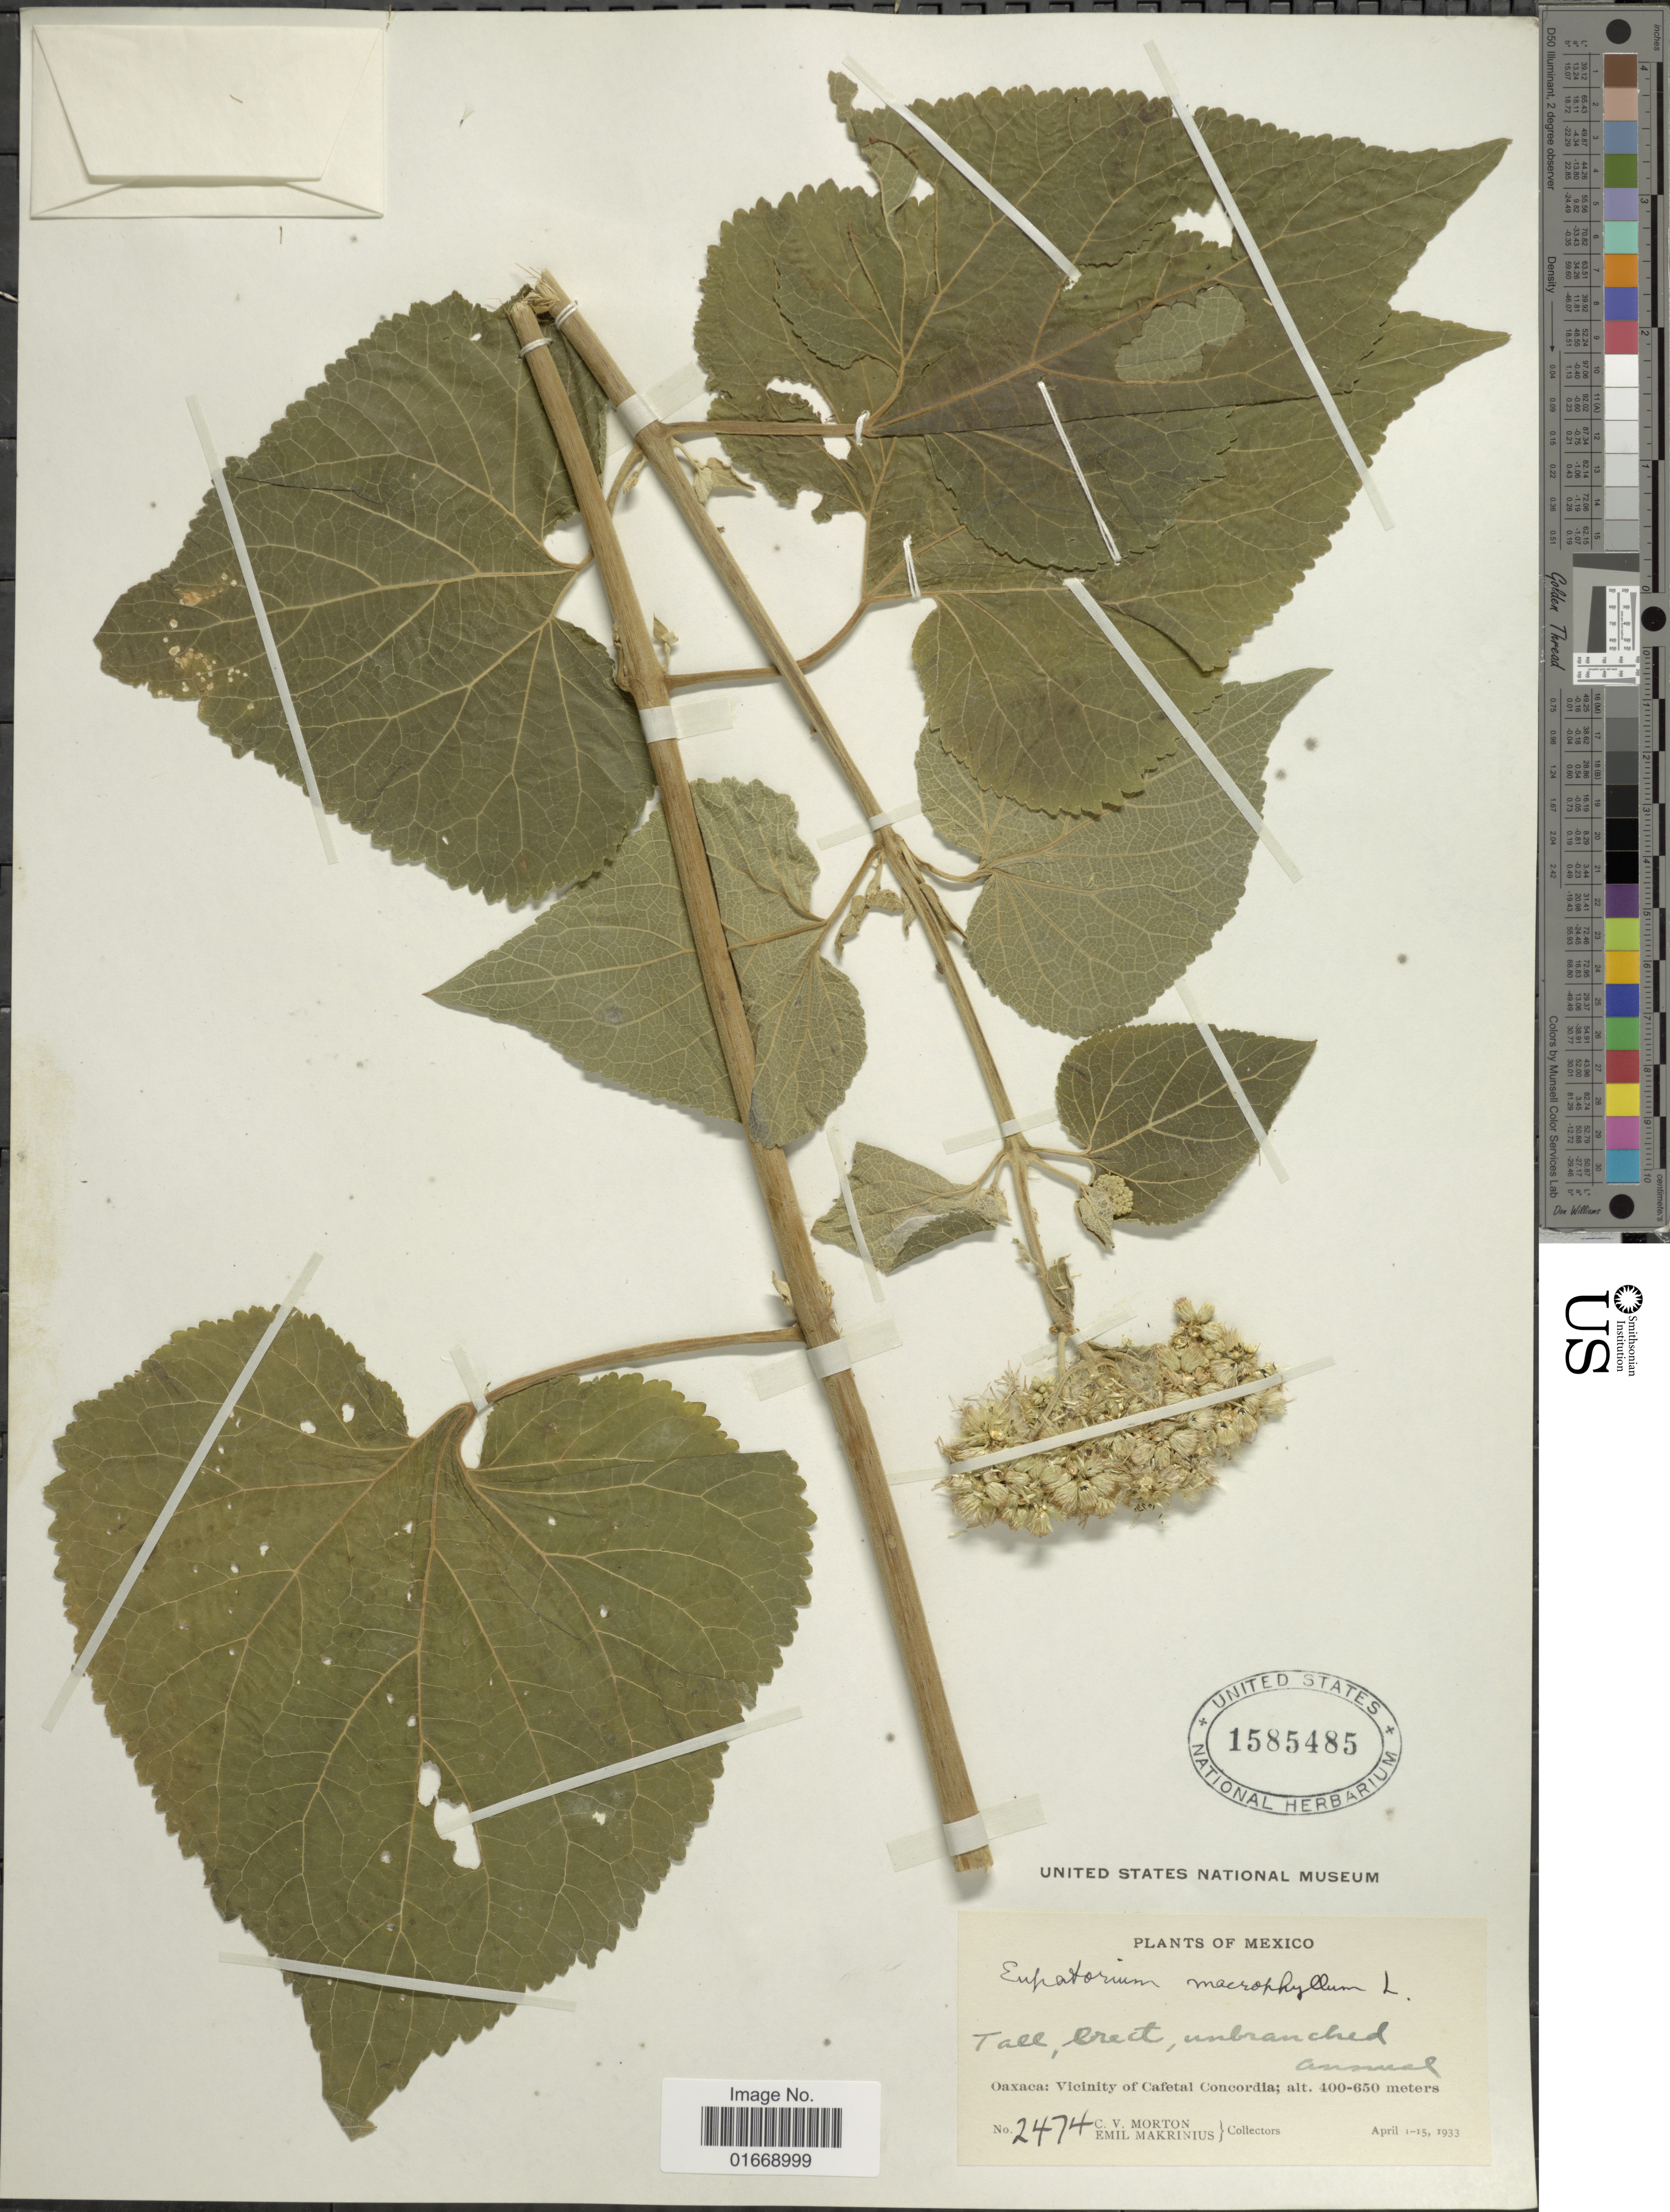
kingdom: Plantae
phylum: Tracheophyta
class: Magnoliopsida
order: Asterales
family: Asteraceae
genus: Hebeclinium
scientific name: Hebeclinium macrophyllum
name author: (L.) DC.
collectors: C. V. Morton & E. Makrinus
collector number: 2474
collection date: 1933-04-01/1933-04-15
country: Mexico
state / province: Oaxaca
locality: Vicinity of Cafetal Concordia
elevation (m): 400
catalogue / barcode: US 1585485